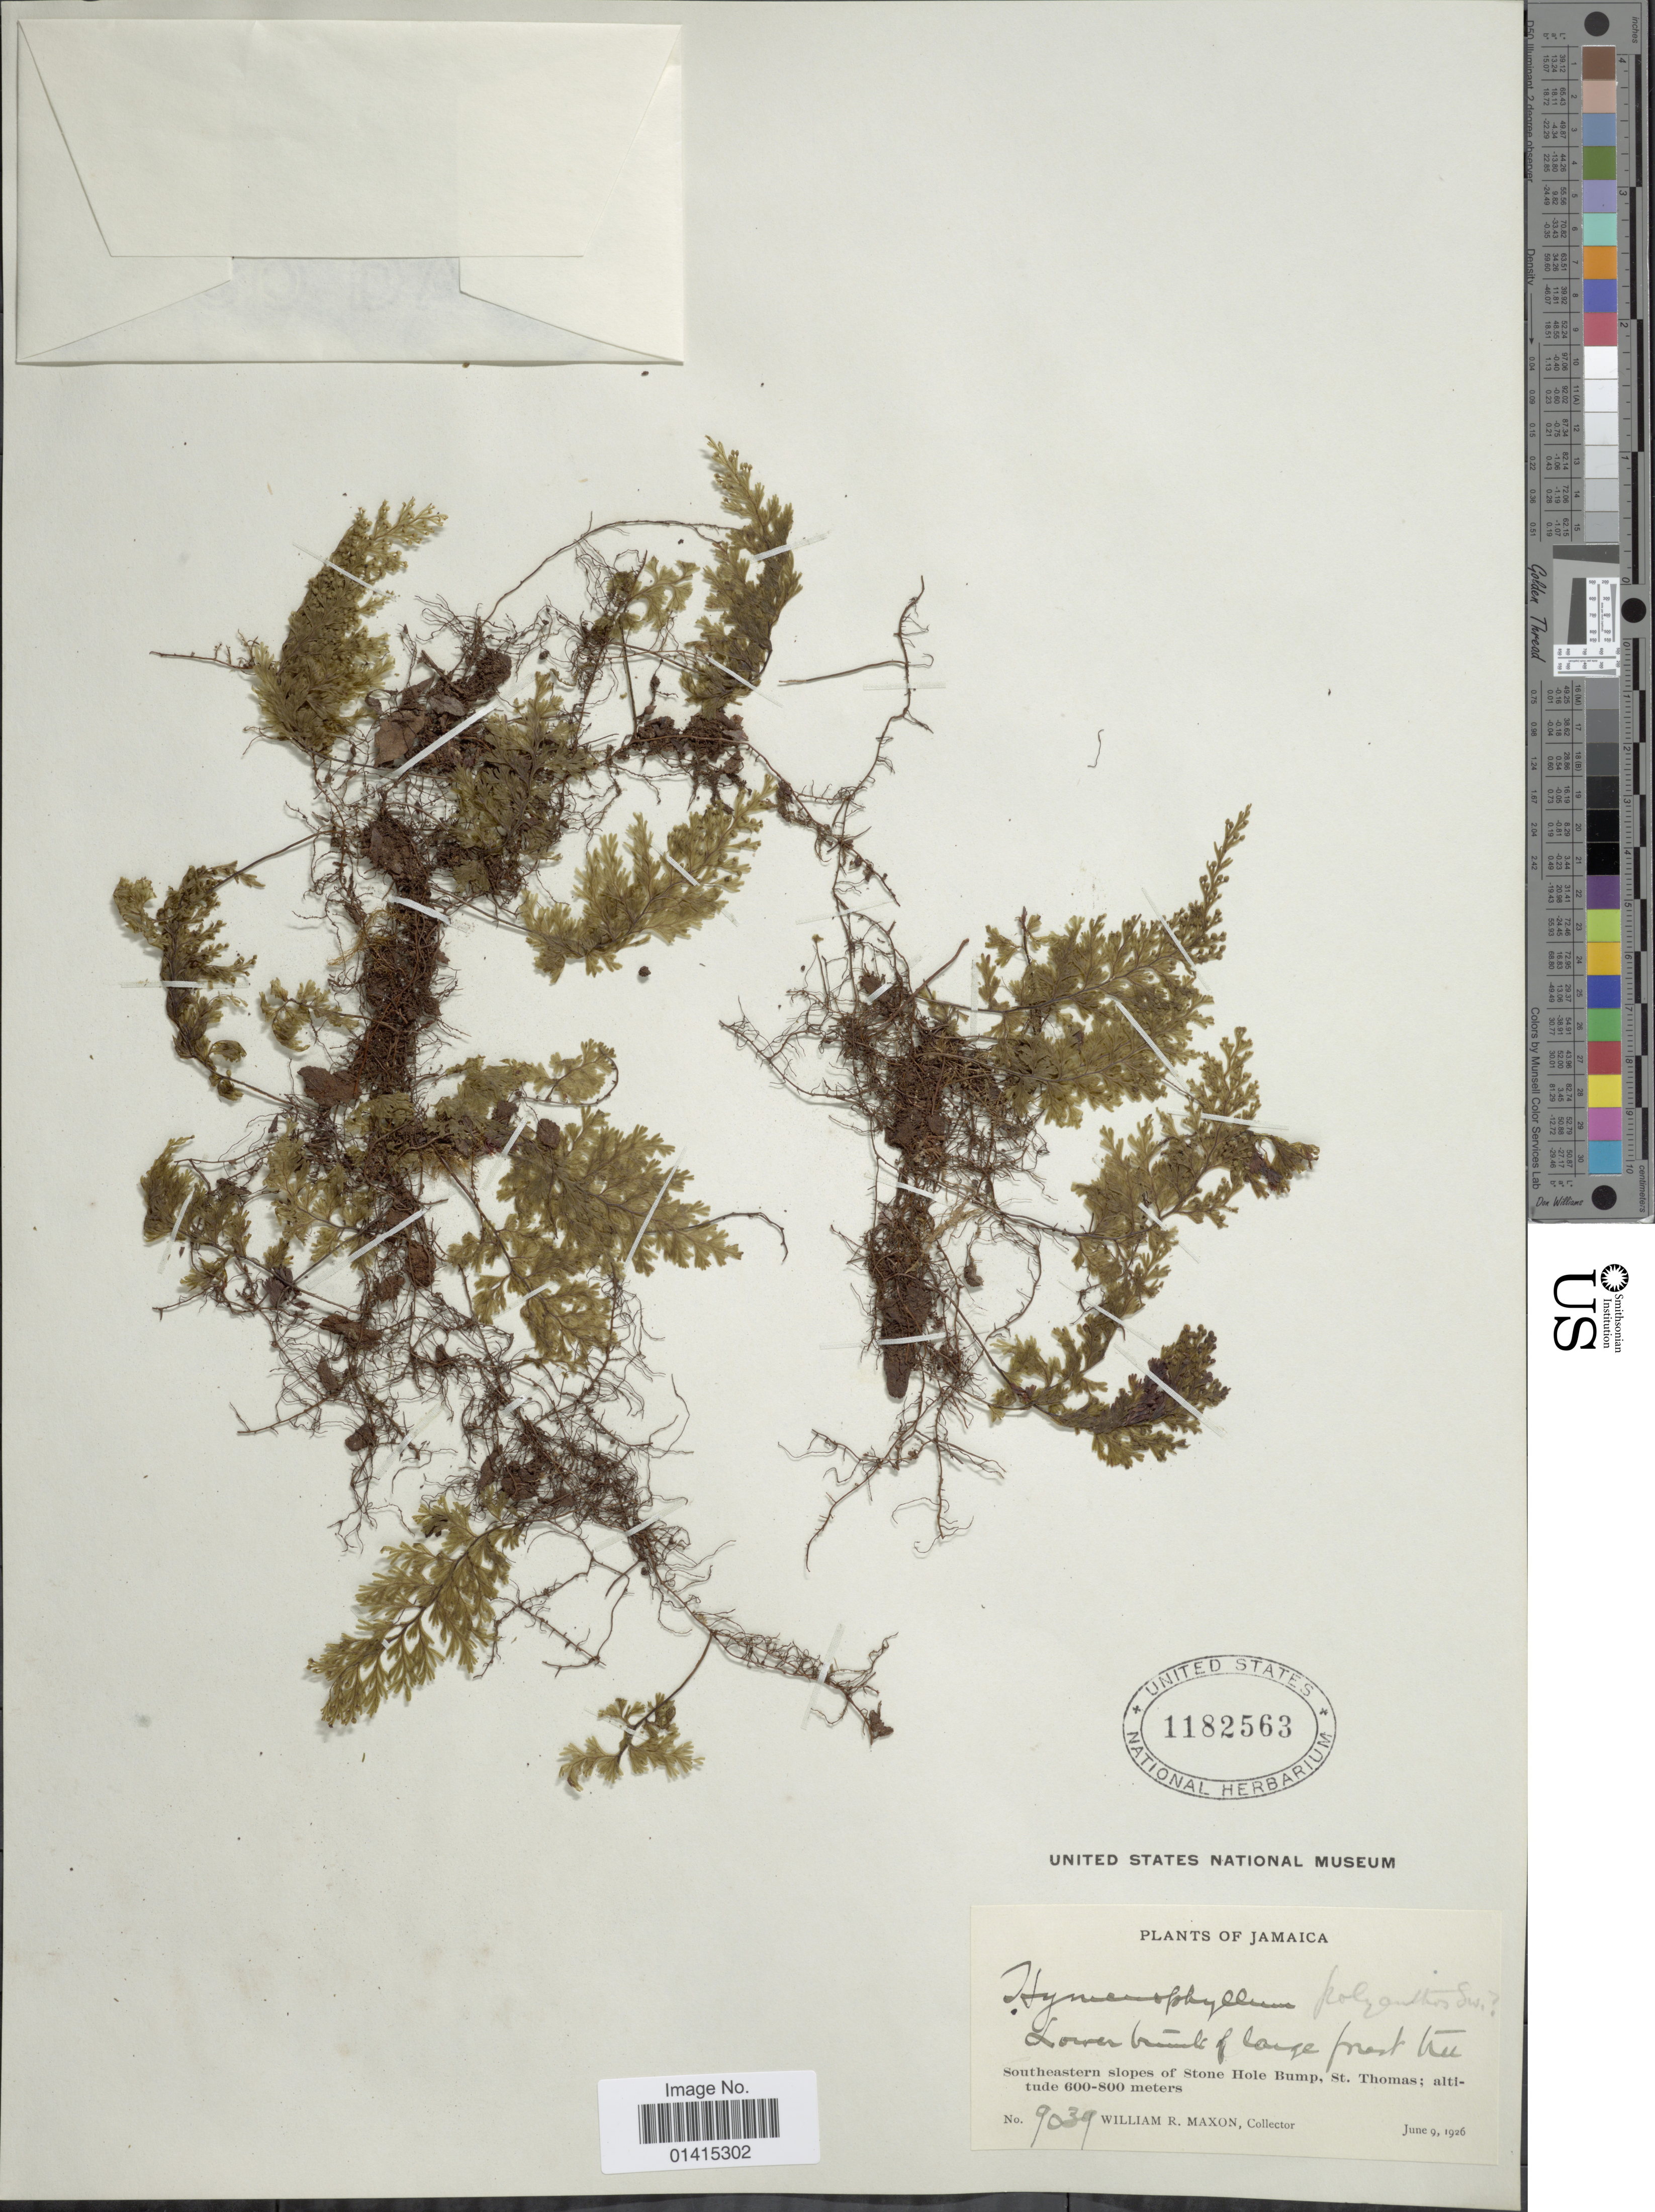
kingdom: Plantae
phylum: Tracheophyta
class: Polypodiopsida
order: Hymenophyllales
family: Hymenophyllaceae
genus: Hymenophyllum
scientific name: Hymenophyllum polyanthos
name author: (Sw.) Sw.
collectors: W. R. Maxon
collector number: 9039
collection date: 1926-06-09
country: Jamaica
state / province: Saint Thomas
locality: Southeastern slopes of Stone Hole Bump,St. Thomas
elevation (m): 600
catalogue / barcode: US 1182563